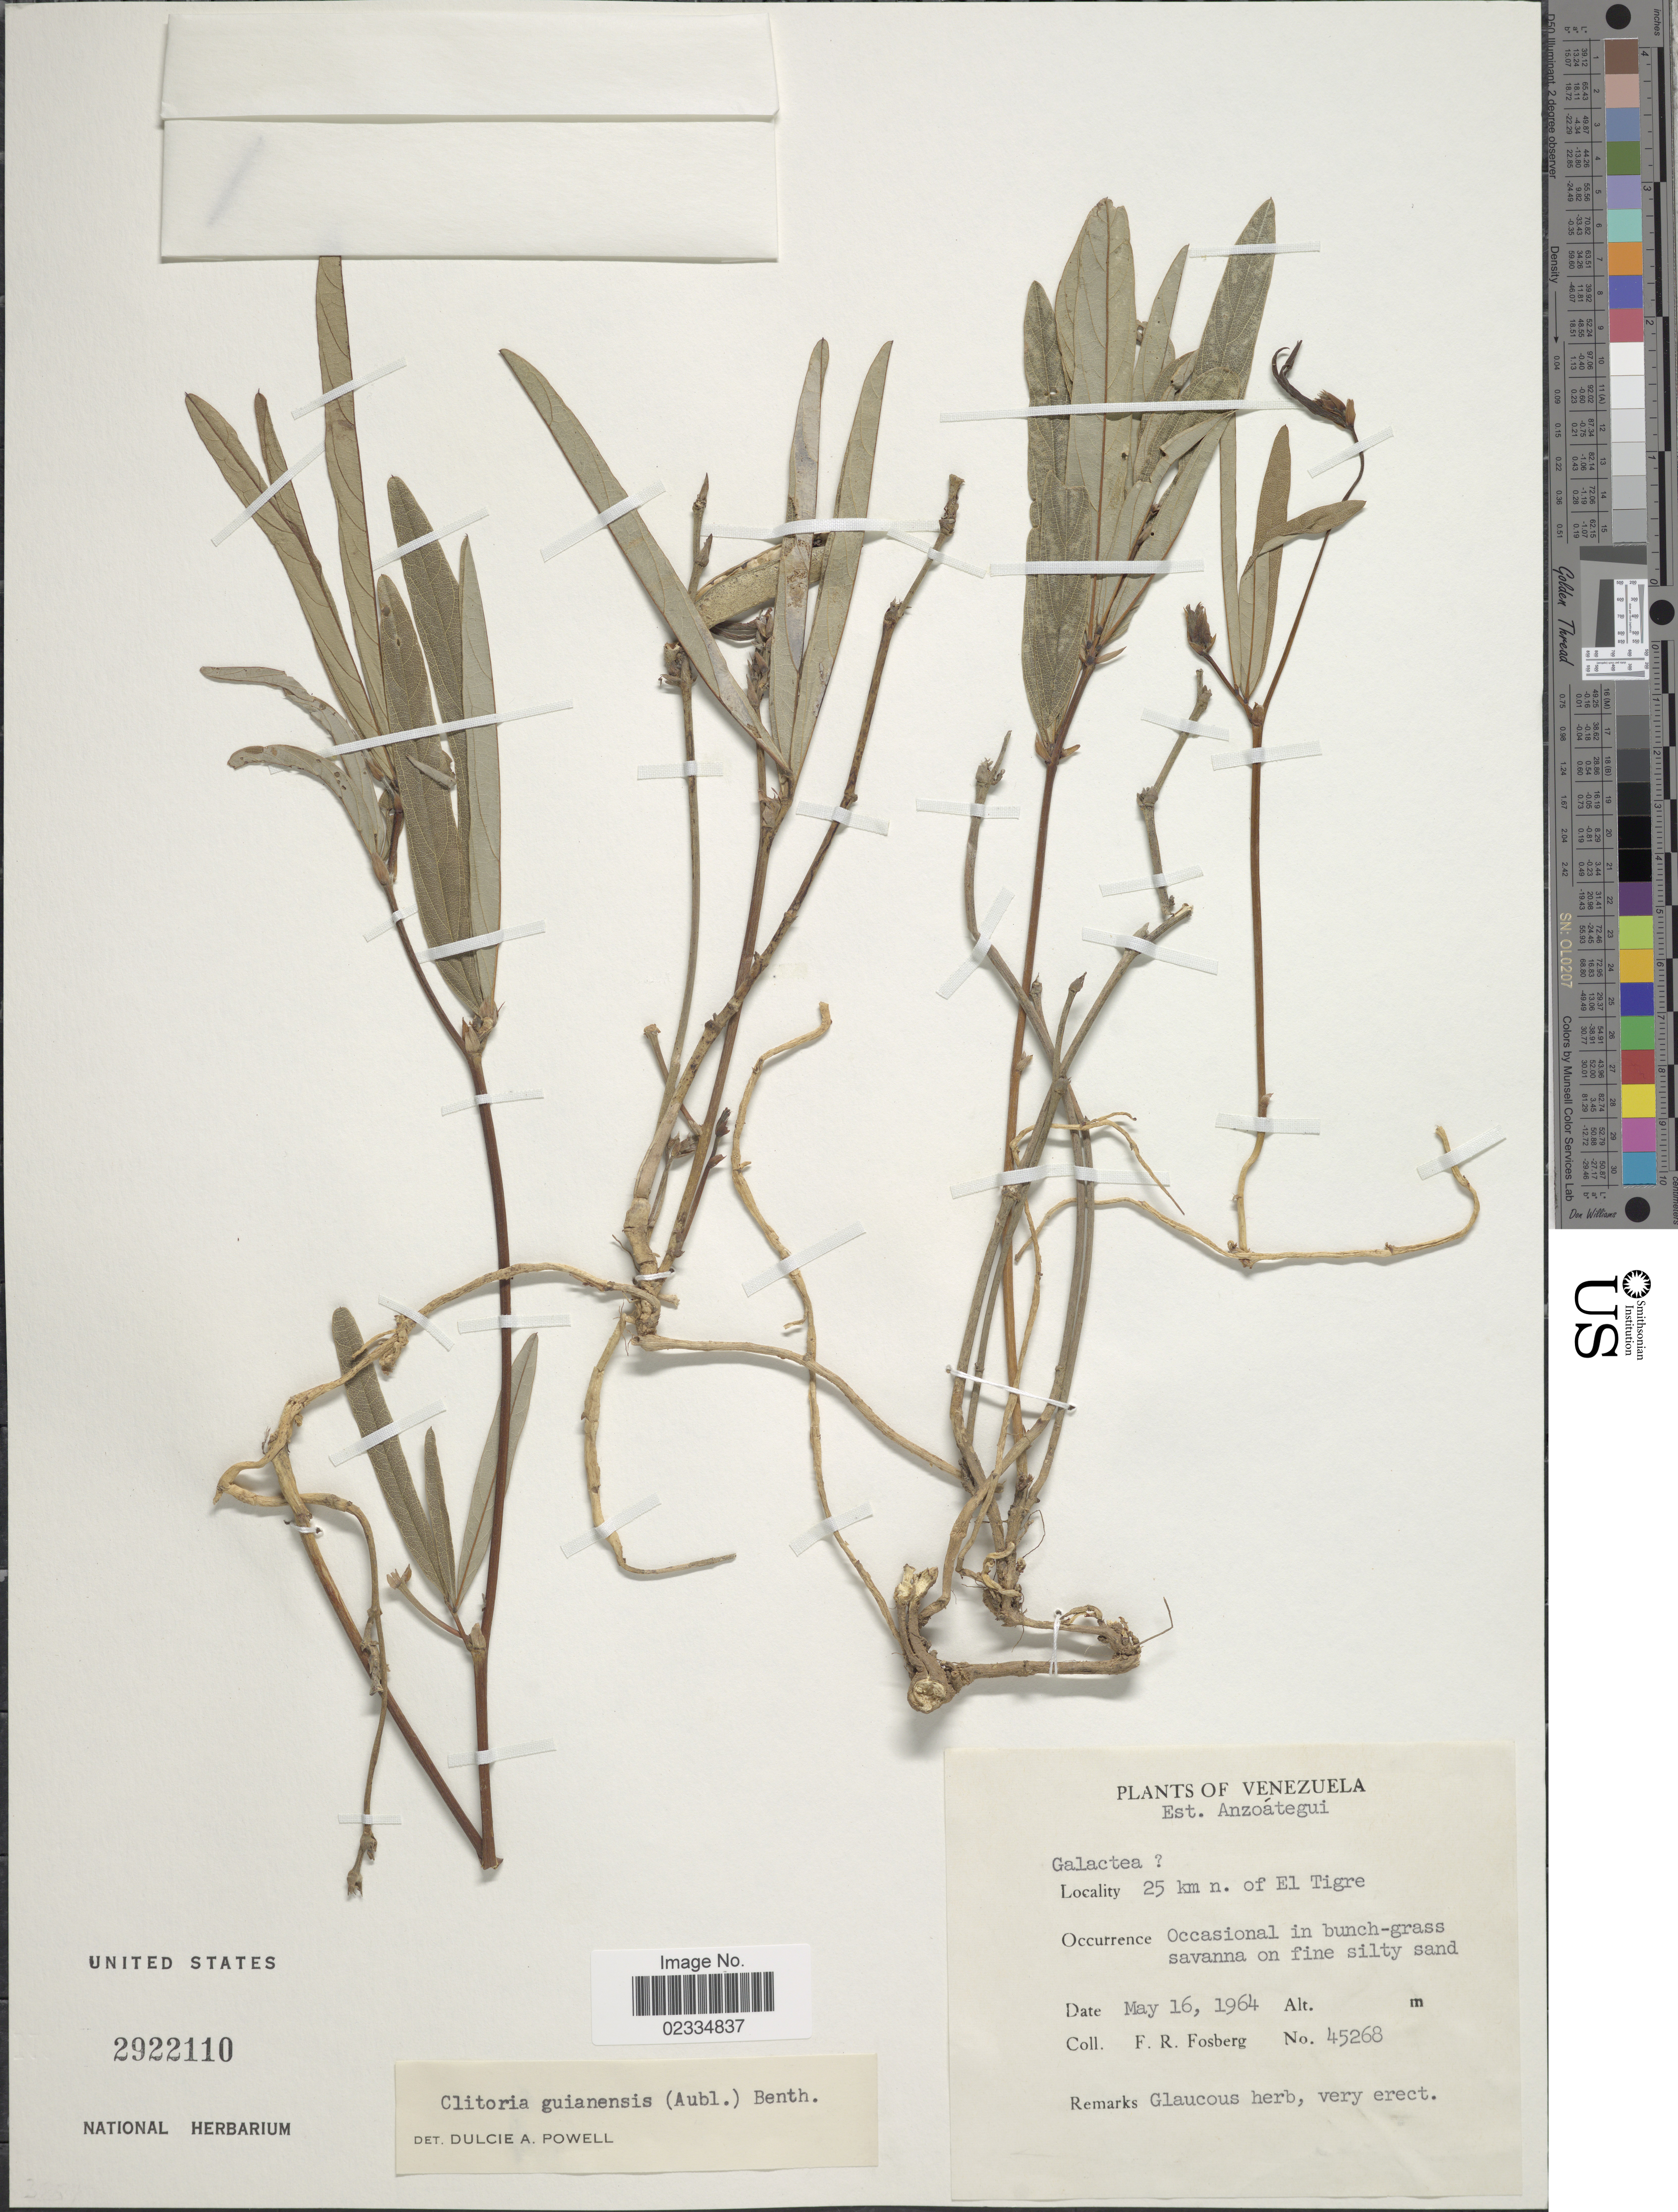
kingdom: Plantae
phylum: Tracheophyta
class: Magnoliopsida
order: Fabales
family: Fabaceae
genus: Clitoria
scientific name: Clitoria guianensis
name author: (Aubl.) Benth.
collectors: F. R. Fosberg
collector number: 45268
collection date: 1964-05-16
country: Venezuela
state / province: Anzoategui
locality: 25 km n. of El Tigre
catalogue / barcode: US 2922110